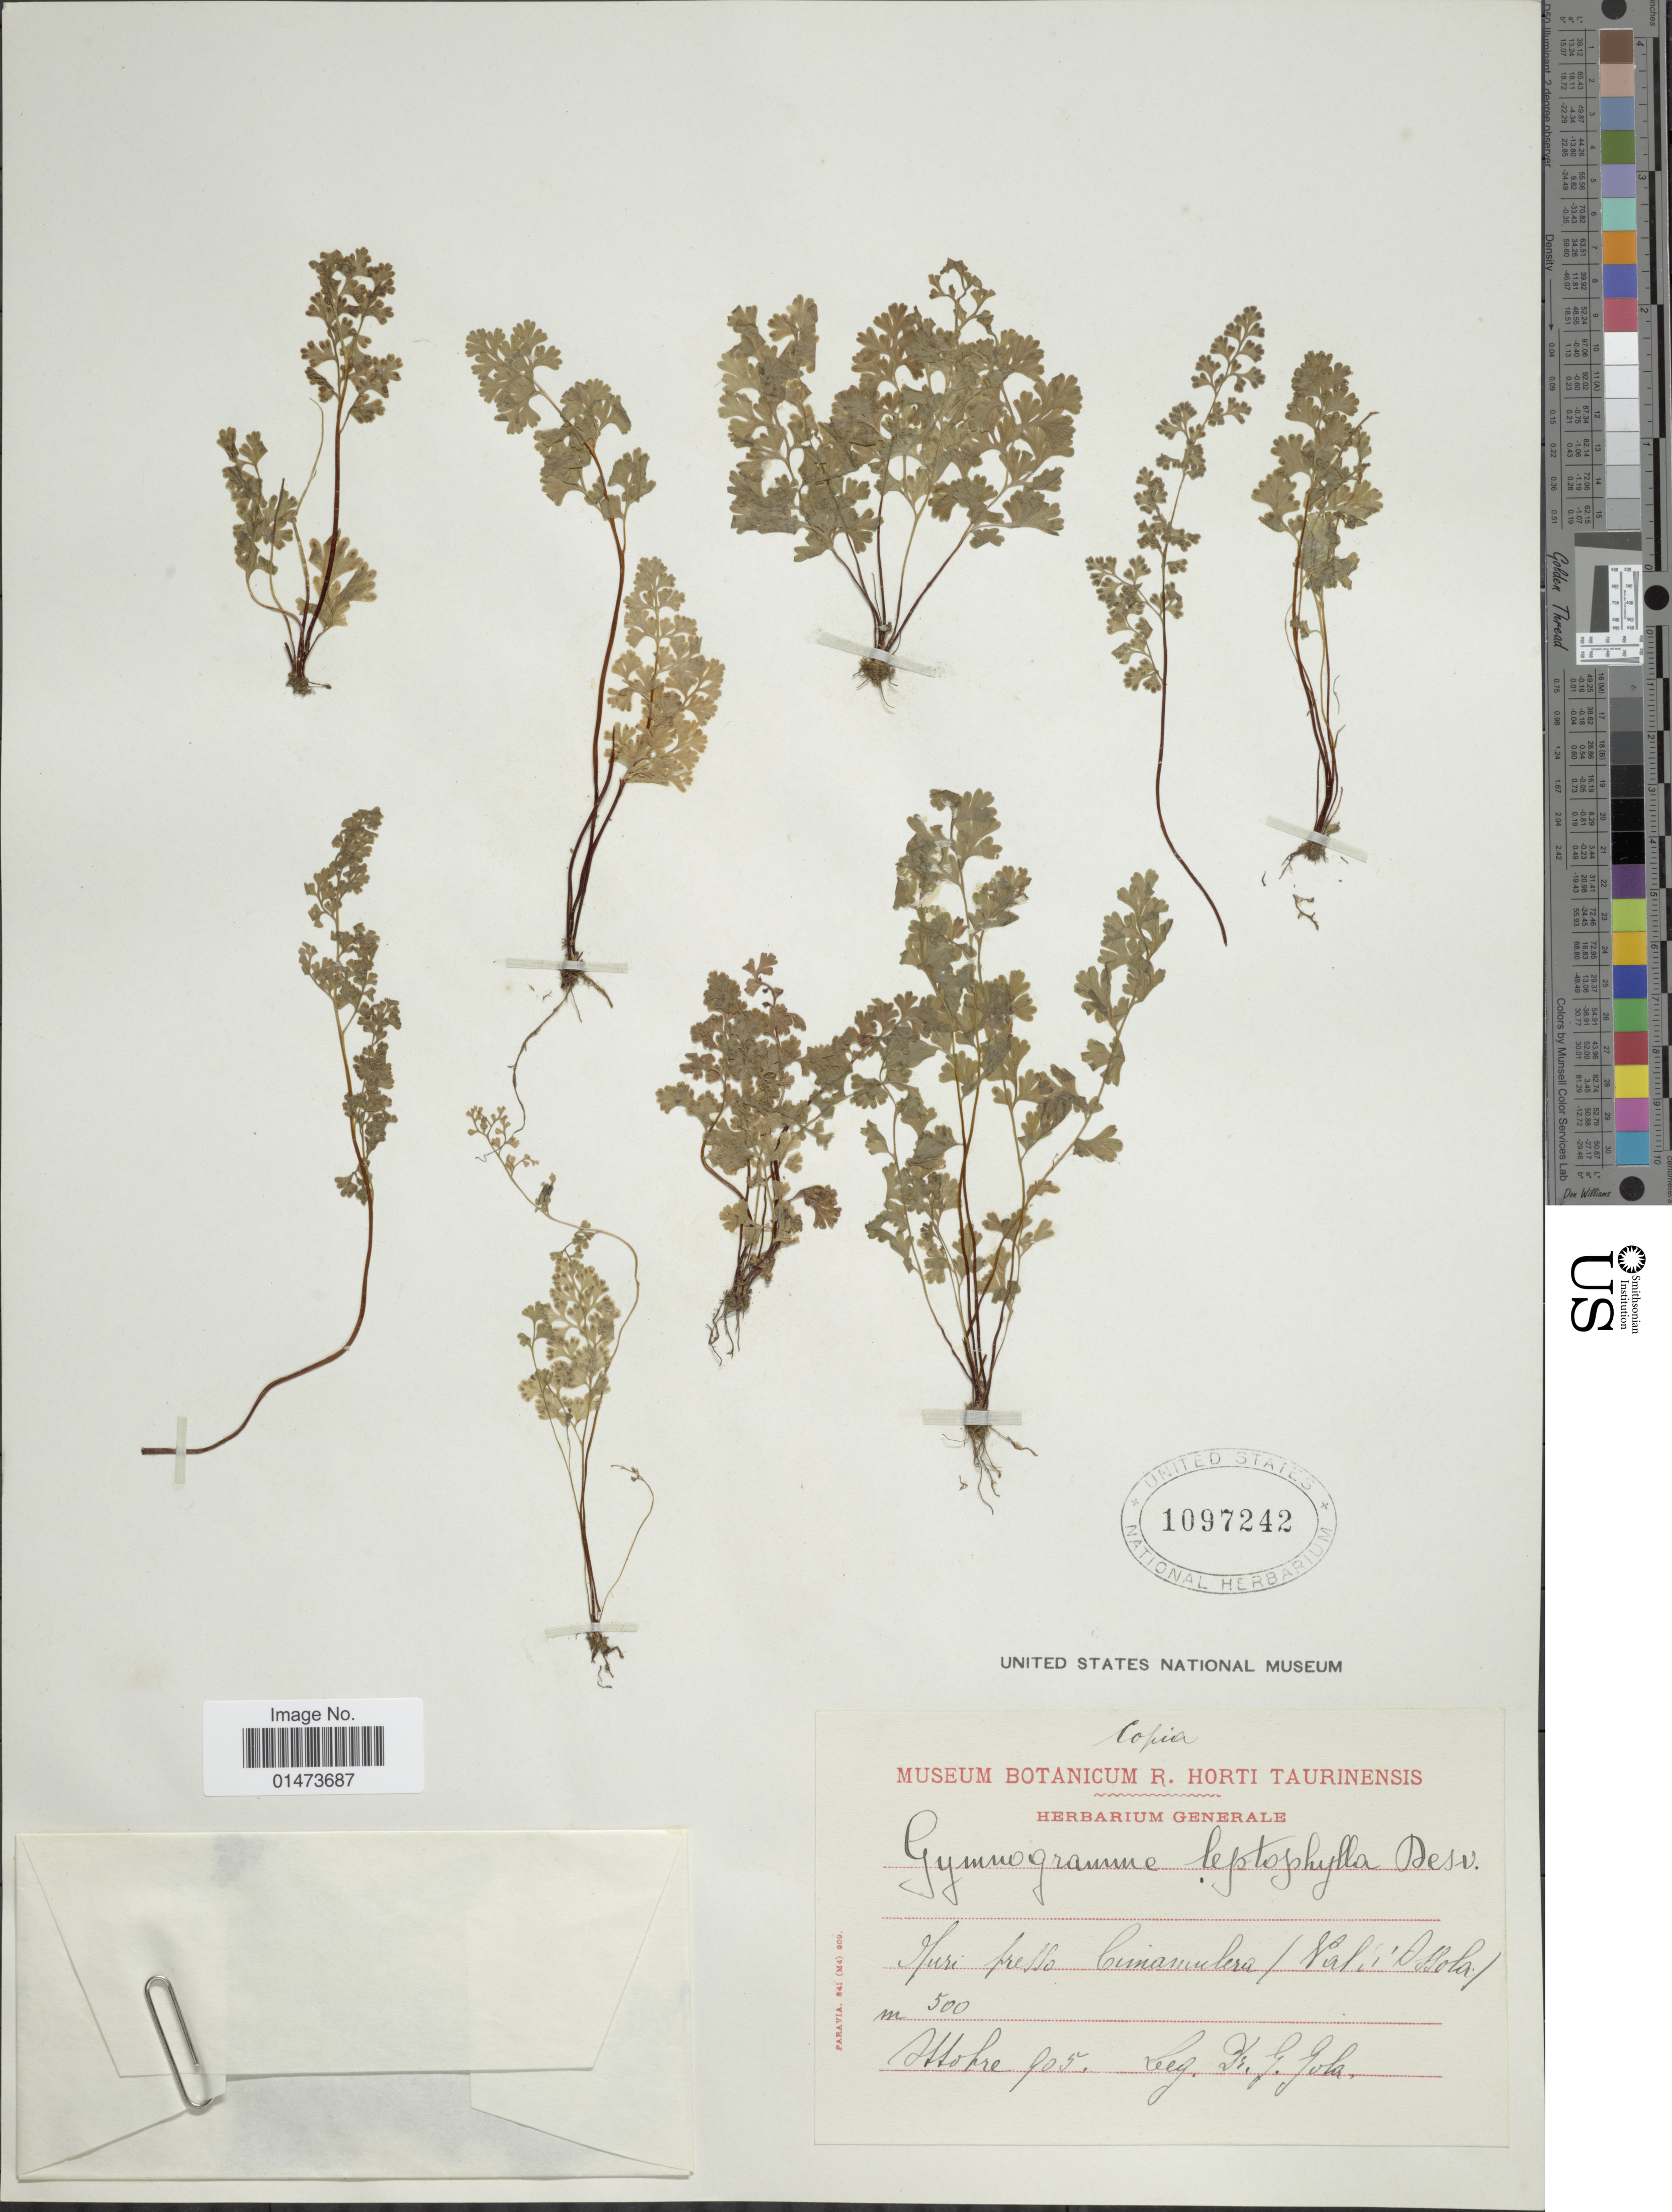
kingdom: Plantae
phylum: Tracheophyta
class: Polypodiopsida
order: Polypodiales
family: Pteridaceae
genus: Anogramma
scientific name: Anogramma leptophylla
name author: (L.) Link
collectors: G. Gola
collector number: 905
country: Italy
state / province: Piedmont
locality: Muri fresso Cinamuchera/ Nali 'Dottola. [interpreted]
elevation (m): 500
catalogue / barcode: US 1097242